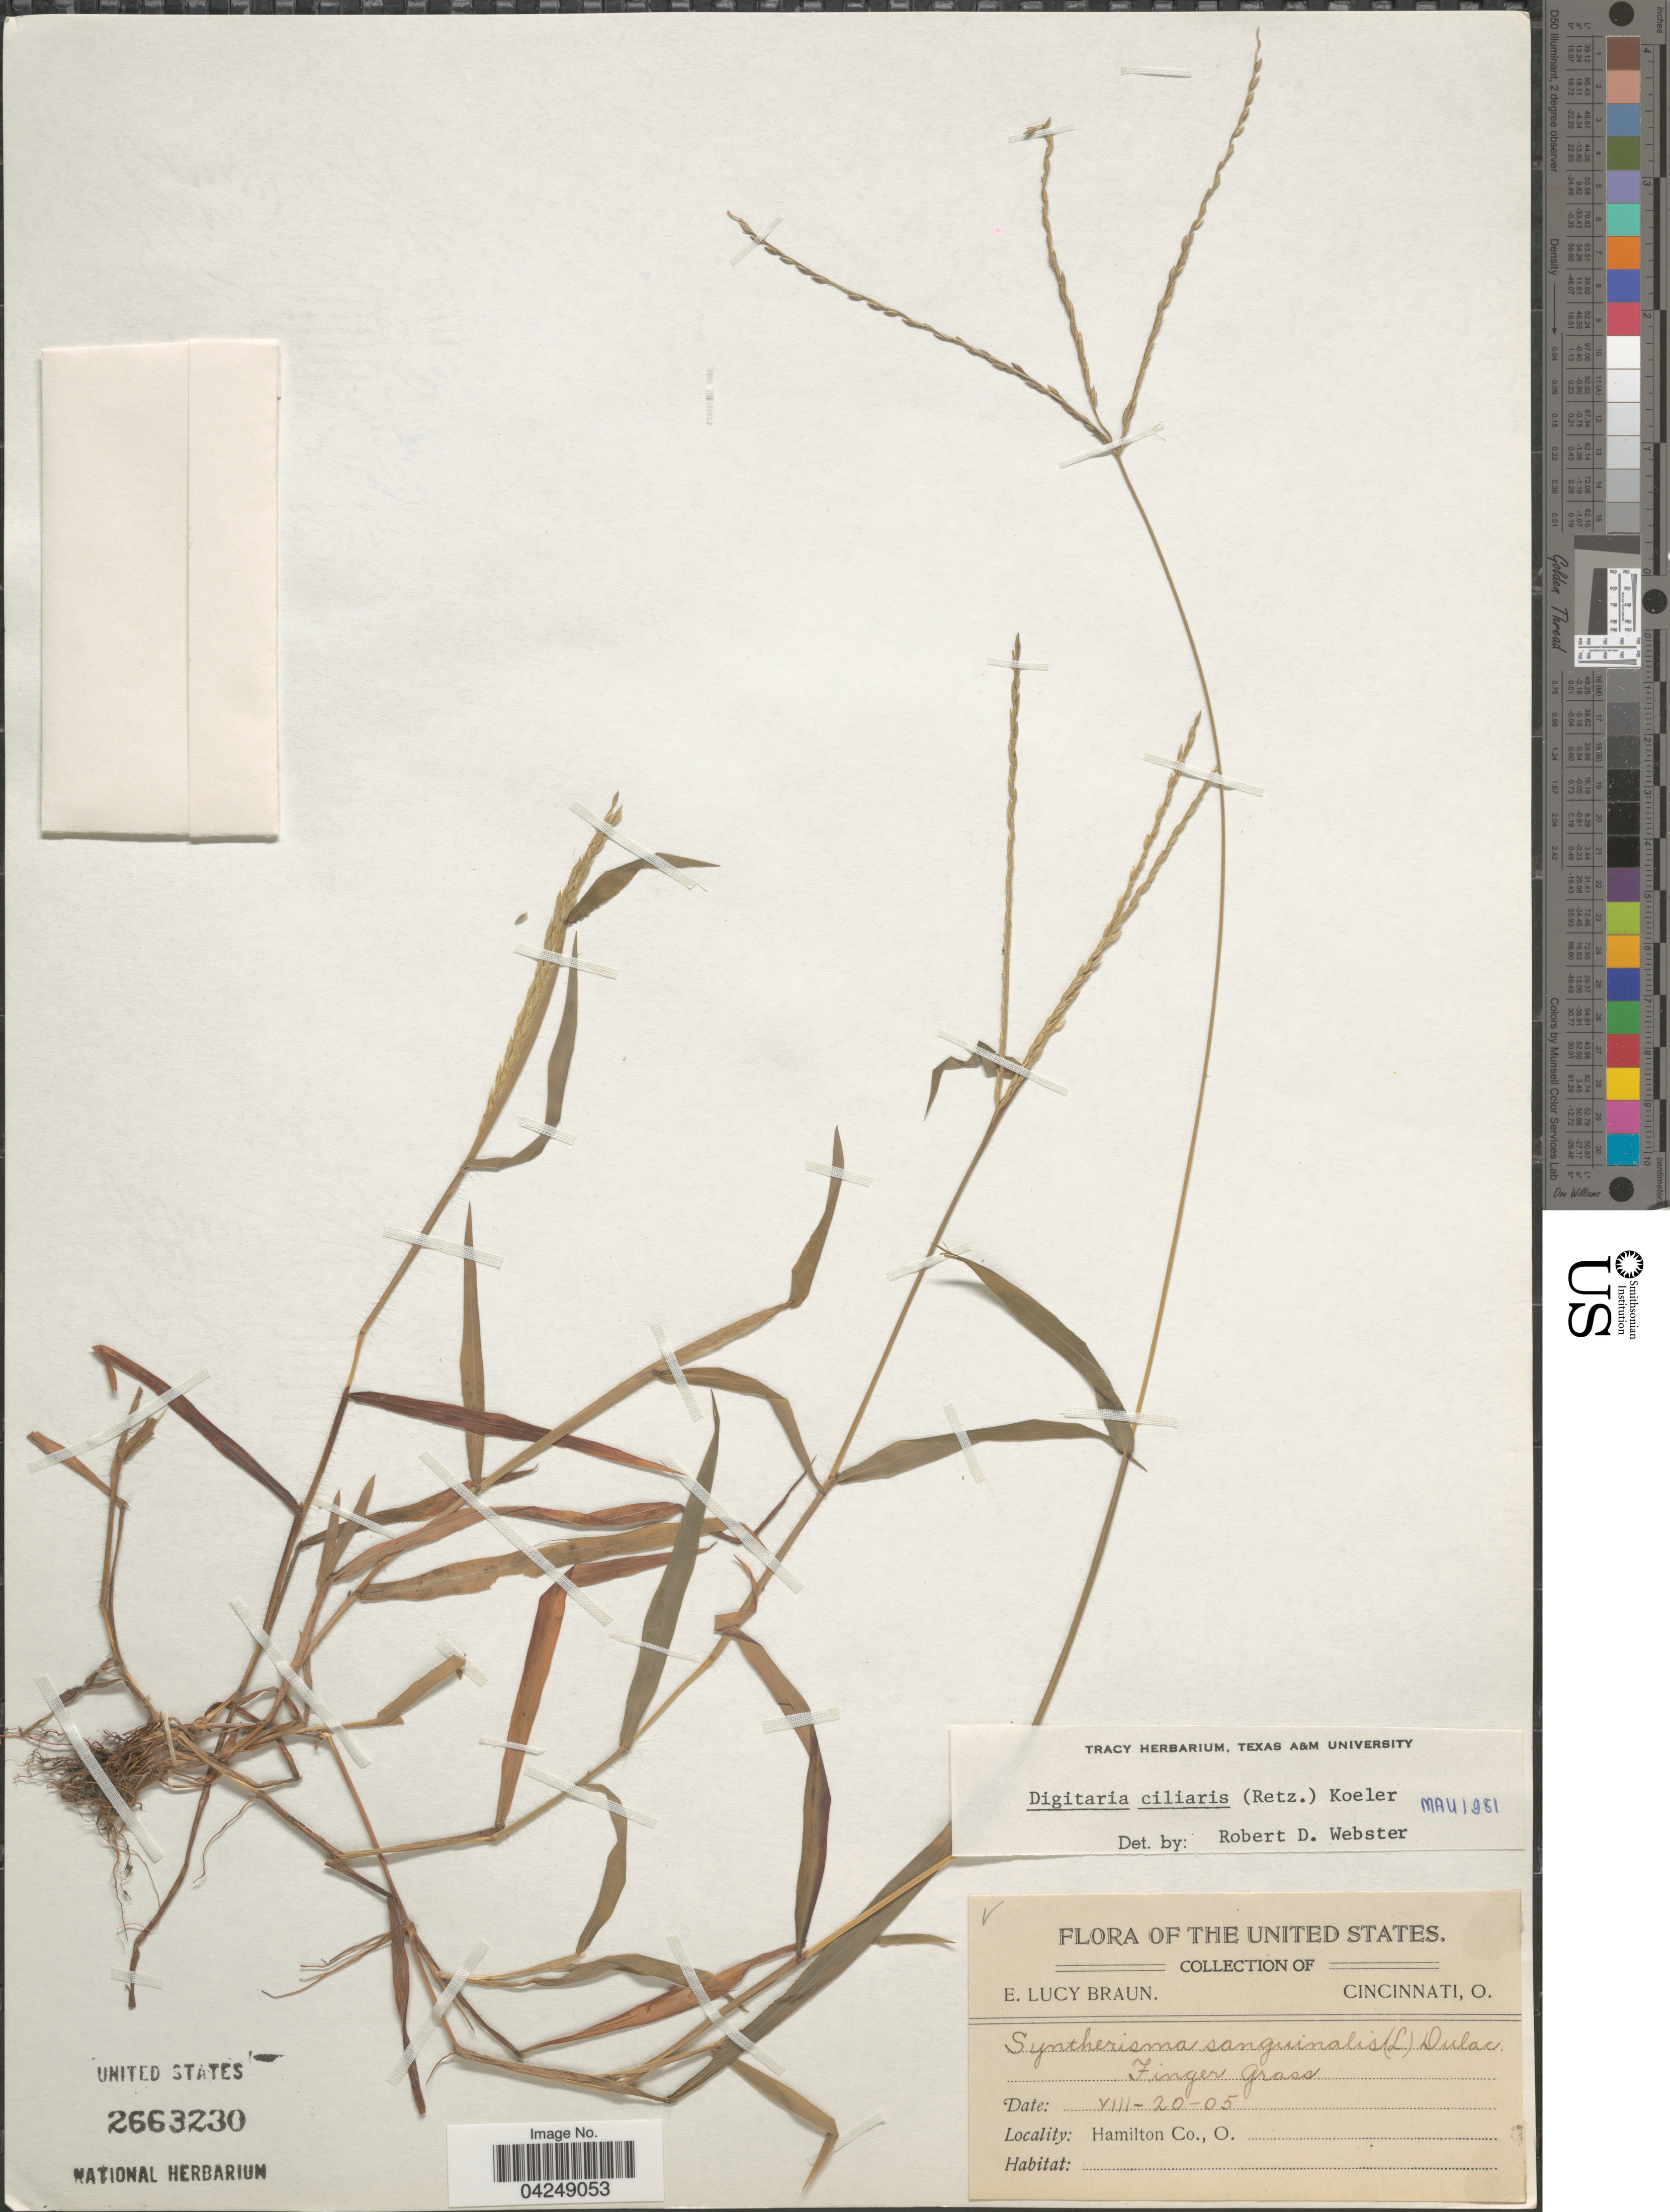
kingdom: Plantae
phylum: Tracheophyta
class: Liliopsida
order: Poales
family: Poaceae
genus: Digitaria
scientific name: Digitaria ciliaris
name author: (Retz.) Koeler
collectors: E. L. Braun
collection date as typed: Transcribed d/m/y: 20/8/5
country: United States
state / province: Ohio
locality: Hamilton Co.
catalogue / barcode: US 2663230